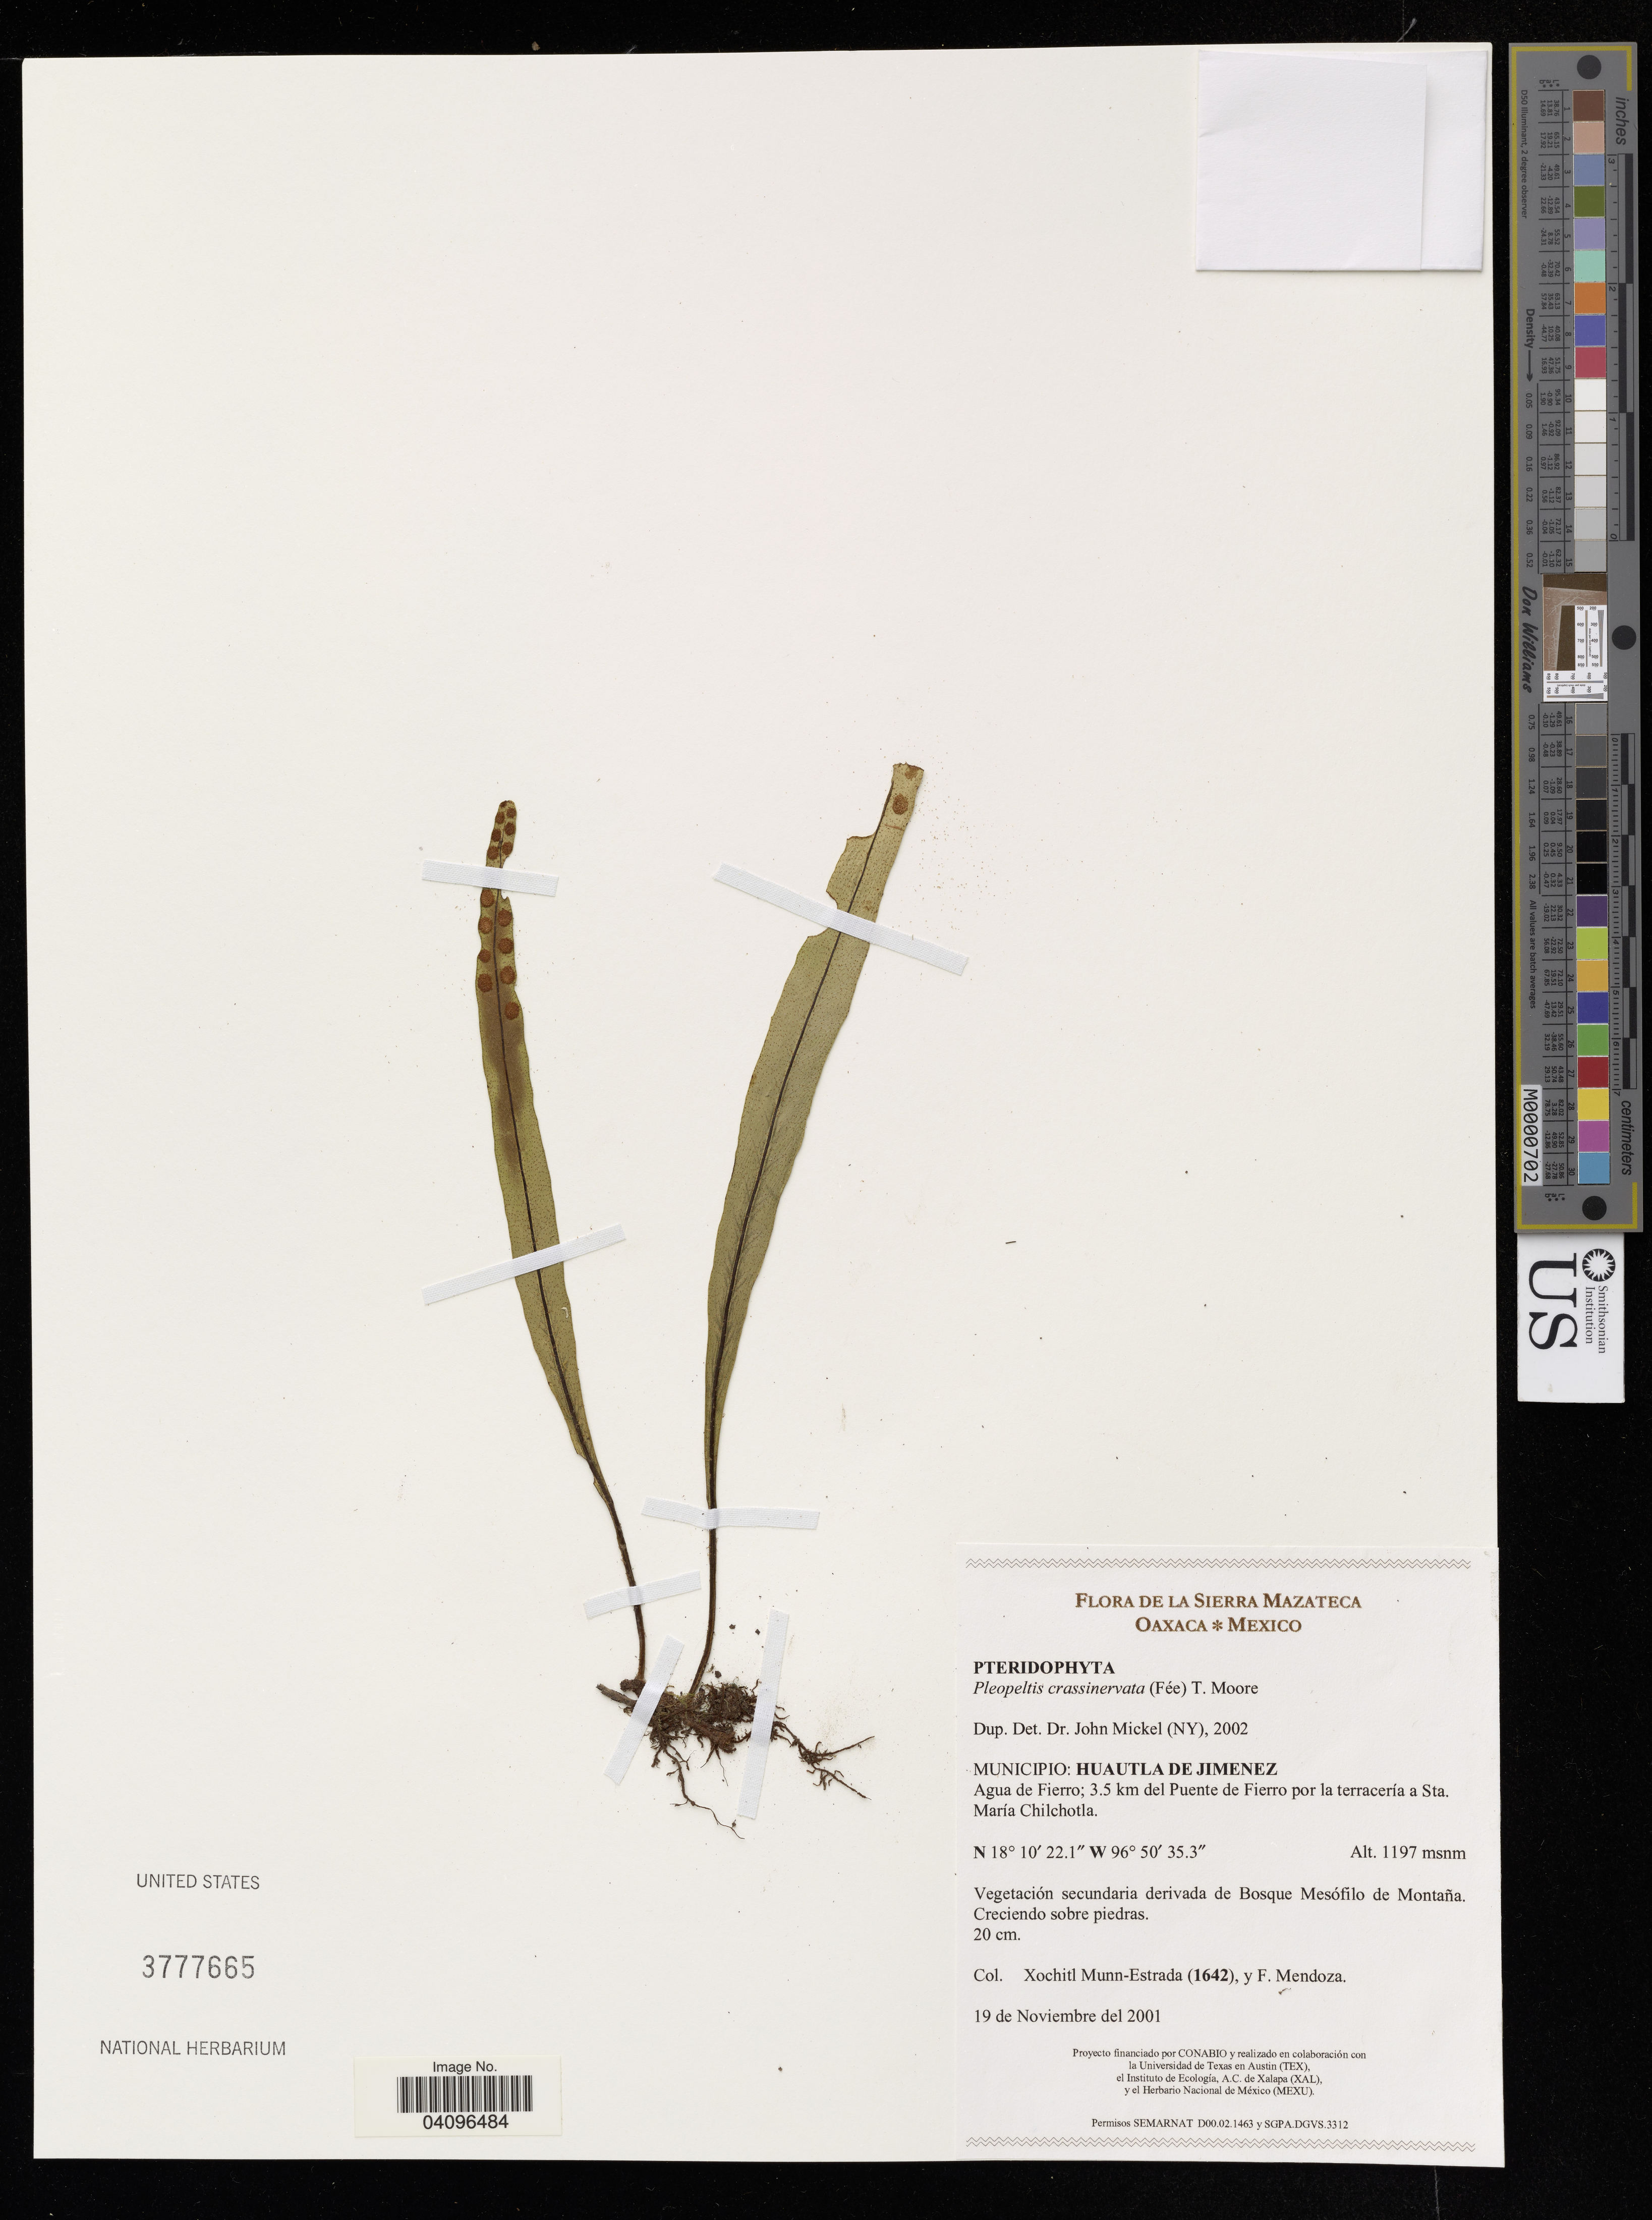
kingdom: Plantae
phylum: Tracheophyta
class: Polypodiopsida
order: Polypodiales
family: Polypodiaceae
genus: Pleopeltis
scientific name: Pleopeltis crassinervata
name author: (Fée) T. Moore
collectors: X. Munn-Estrada & F. Mendoza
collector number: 1642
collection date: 2001-11-19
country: Mexico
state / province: Oaxaca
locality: La Sierra Mazateca. Municipio: Huautla de Jimenez. Agua de Fierro; 3.5 km del Puente de Fierro por la terraceria a Sta. Maria Chilchotla.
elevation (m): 1197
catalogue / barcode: US 3777665